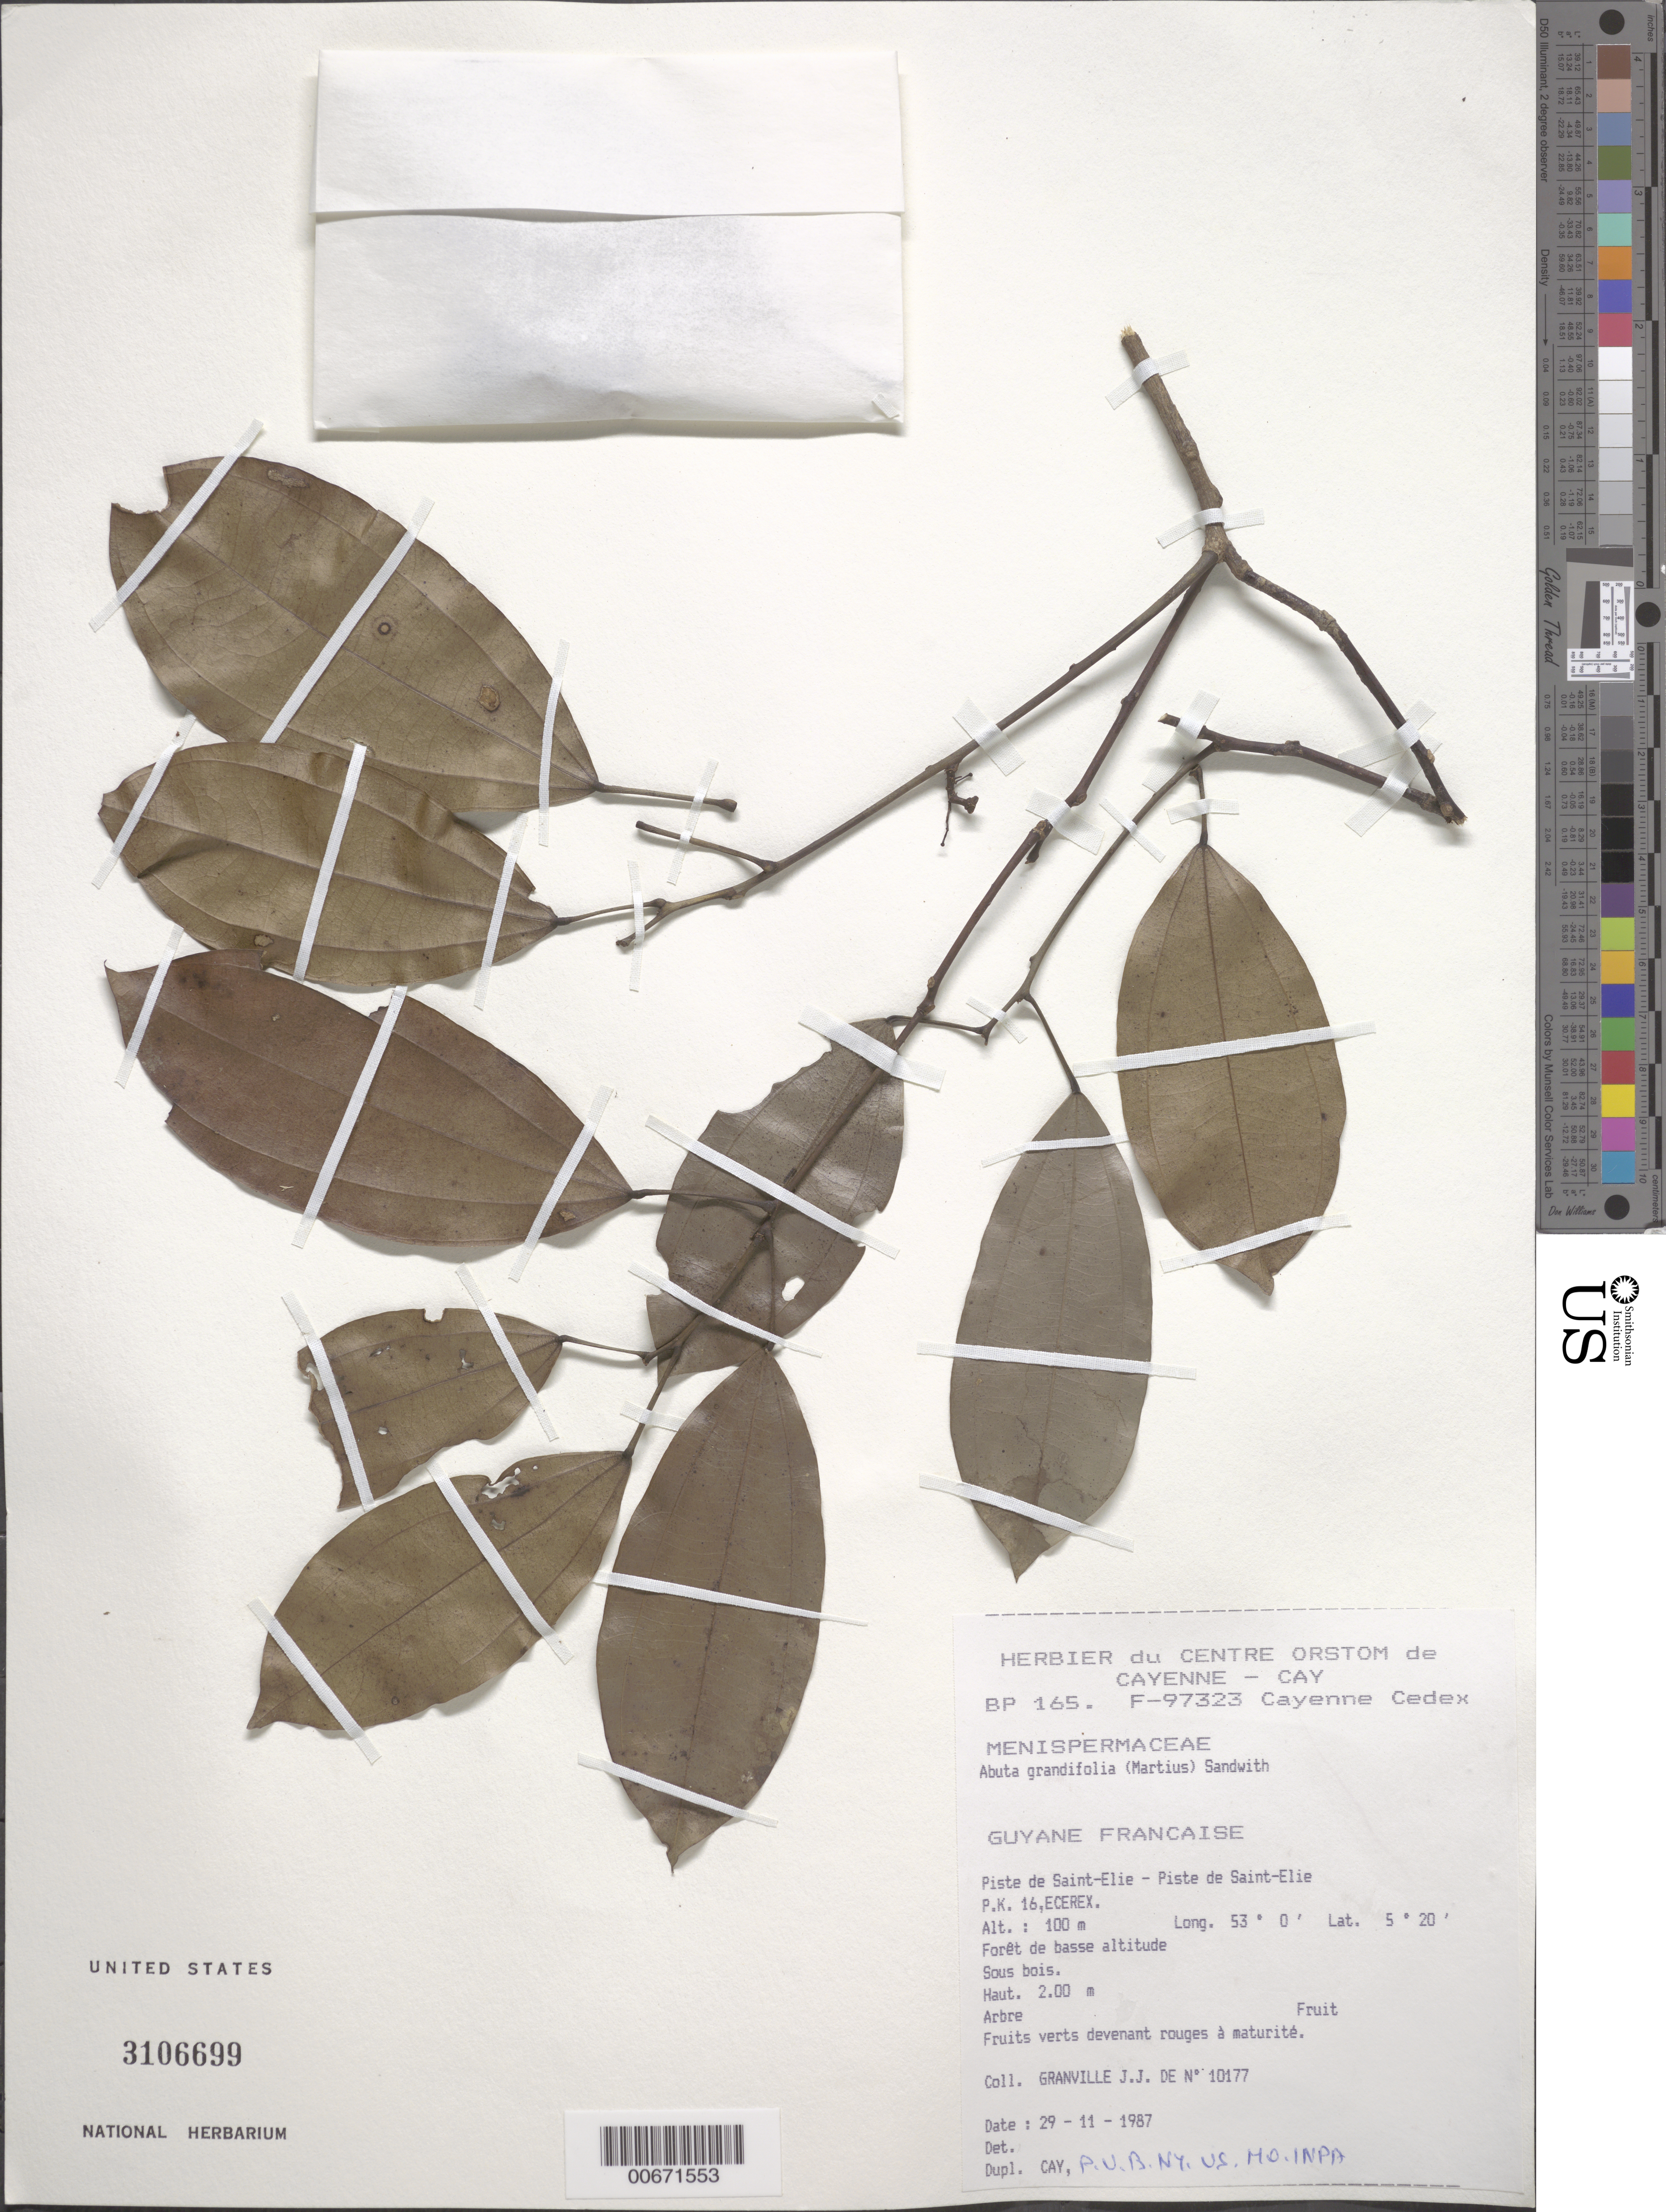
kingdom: Plantae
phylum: Tracheophyta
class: Magnoliopsida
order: Ranunculales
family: Menispermaceae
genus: Abuta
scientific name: Abuta grandifolia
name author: (Mart.) Sandwith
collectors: J.-J. de Granville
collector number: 10177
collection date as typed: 29-Nov-87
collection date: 1987-11-29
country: French Guiana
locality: Piste de Saint-Elie, PK. 16, ECERX.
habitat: Low forest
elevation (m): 100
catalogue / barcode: US 3106699